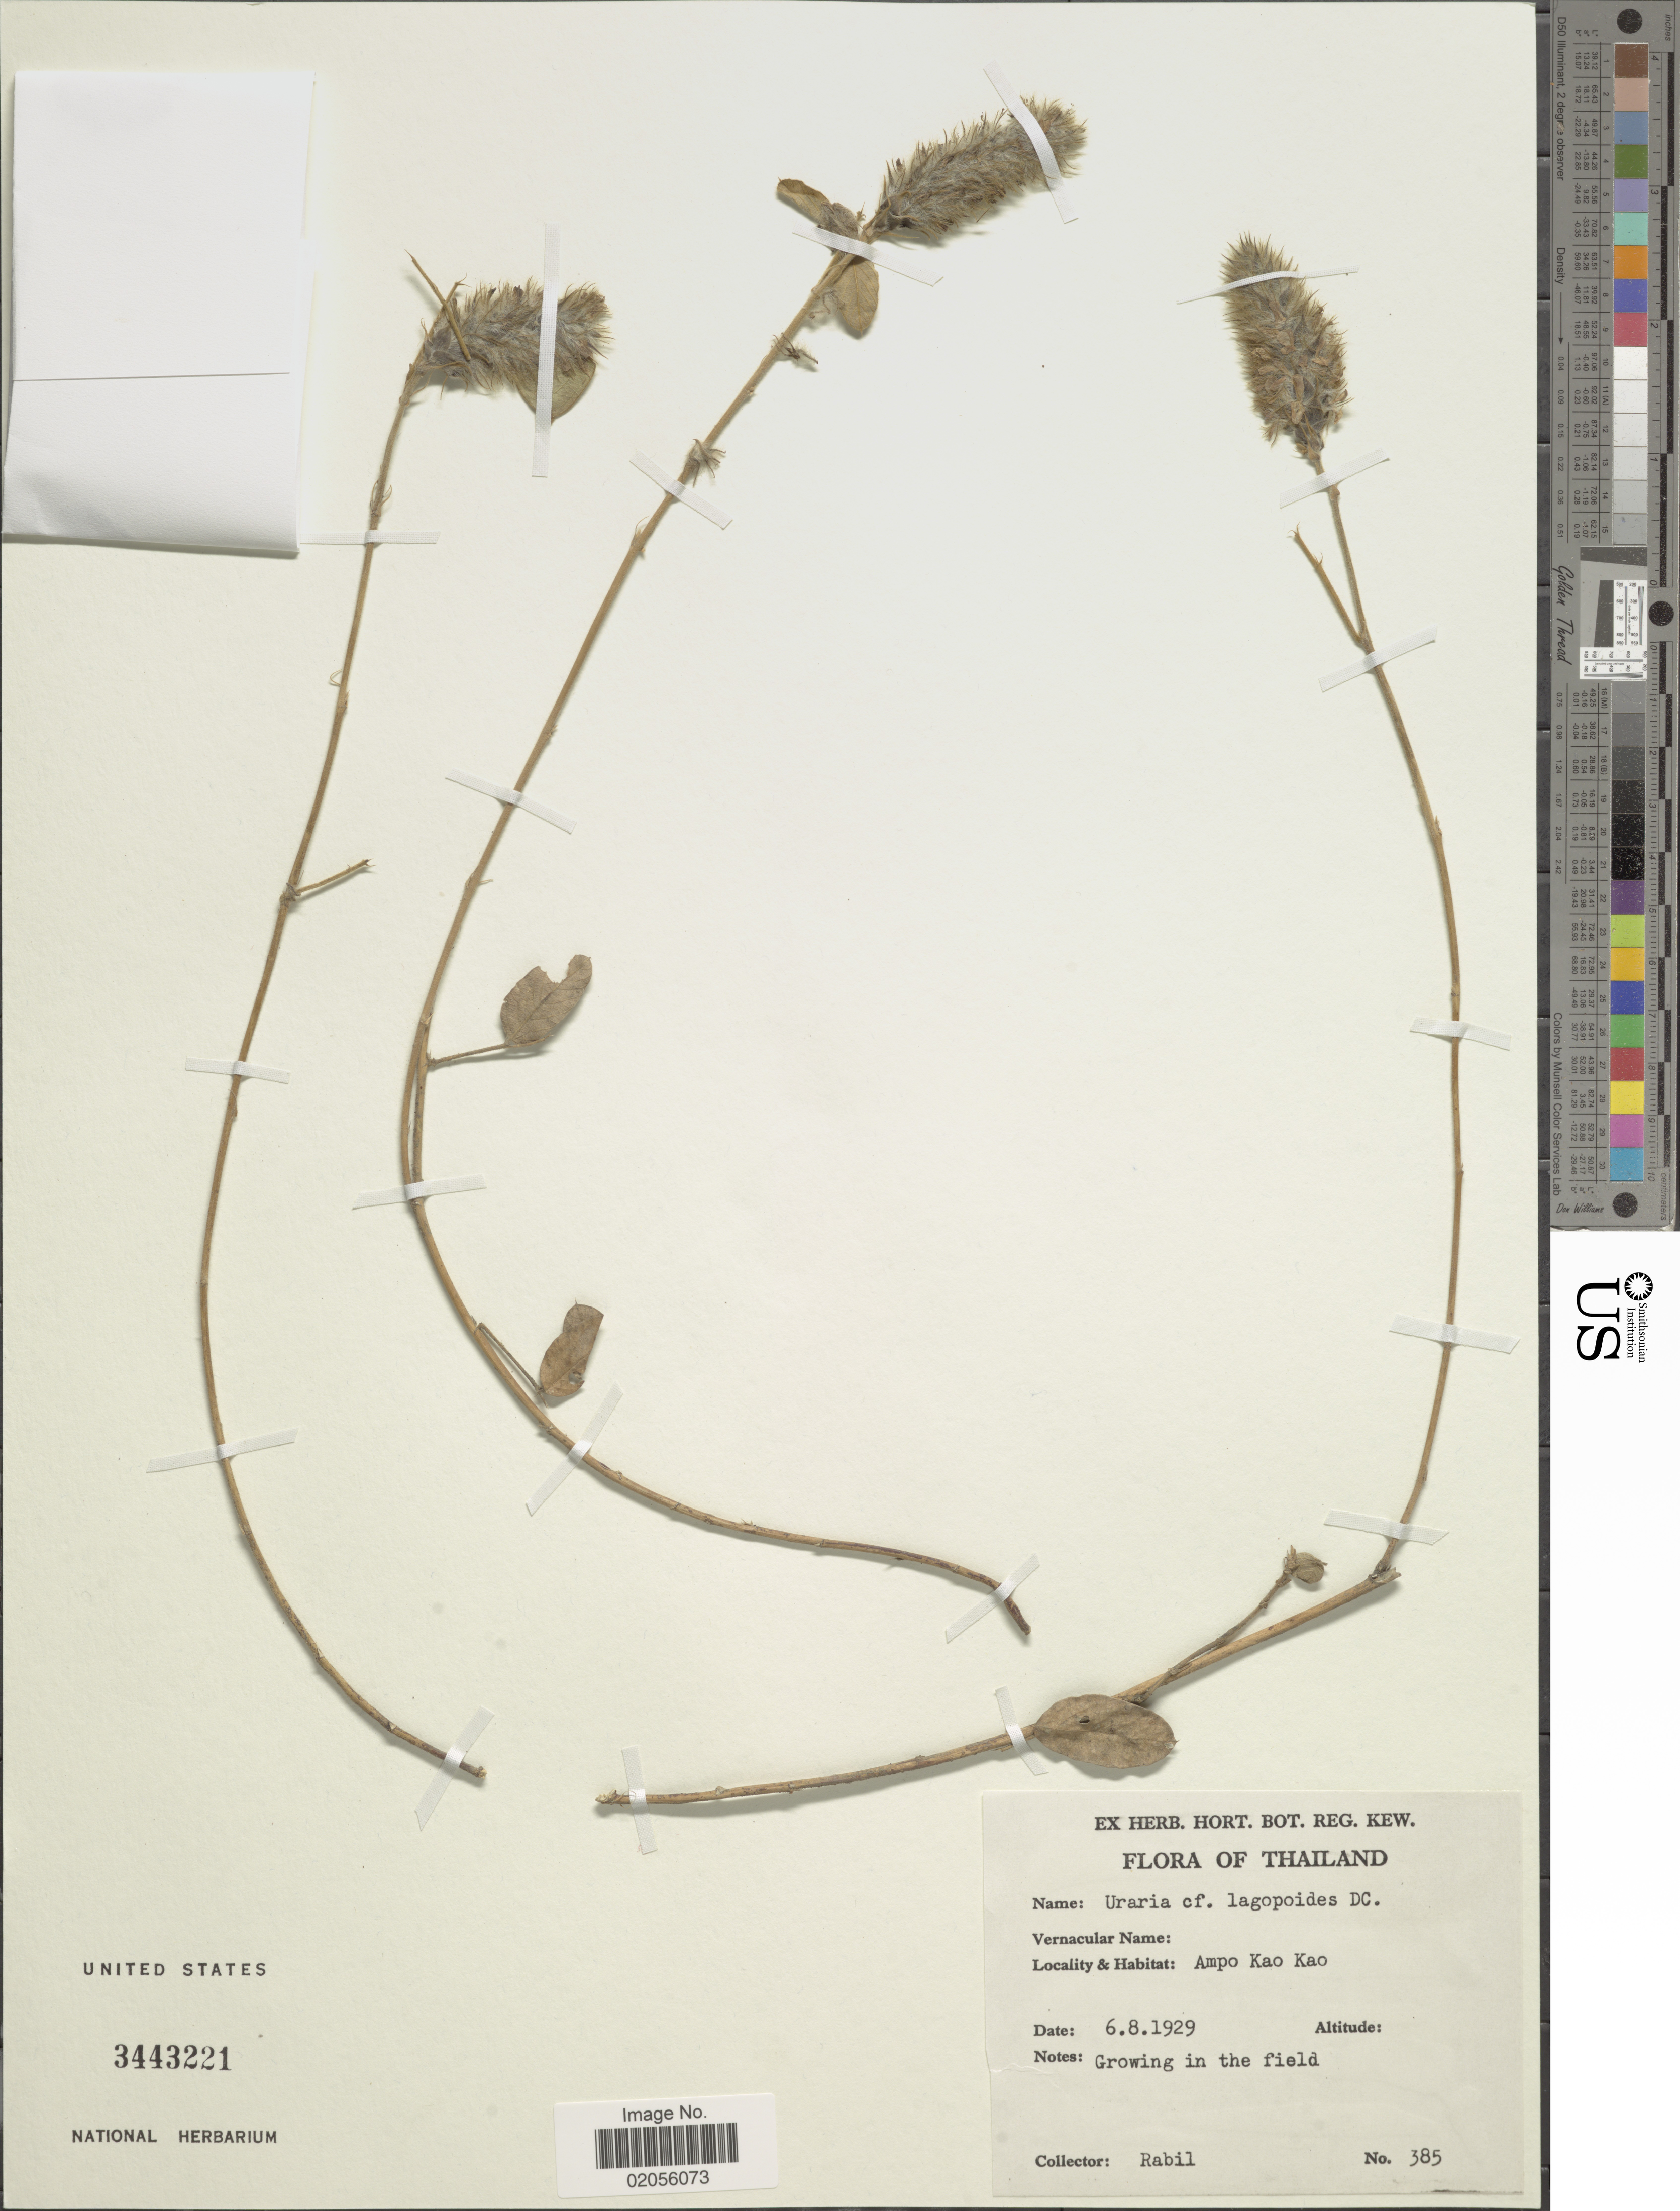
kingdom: Plantae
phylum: Tracheophyta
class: Magnoliopsida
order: Fabales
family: Fabaceae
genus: Uraria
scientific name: Uraria lagopodioides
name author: (L.) Desv. ex DC.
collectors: -. Rabil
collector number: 385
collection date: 1929-08-06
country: Thailand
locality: Ampo Kao Kao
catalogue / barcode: US 3443221